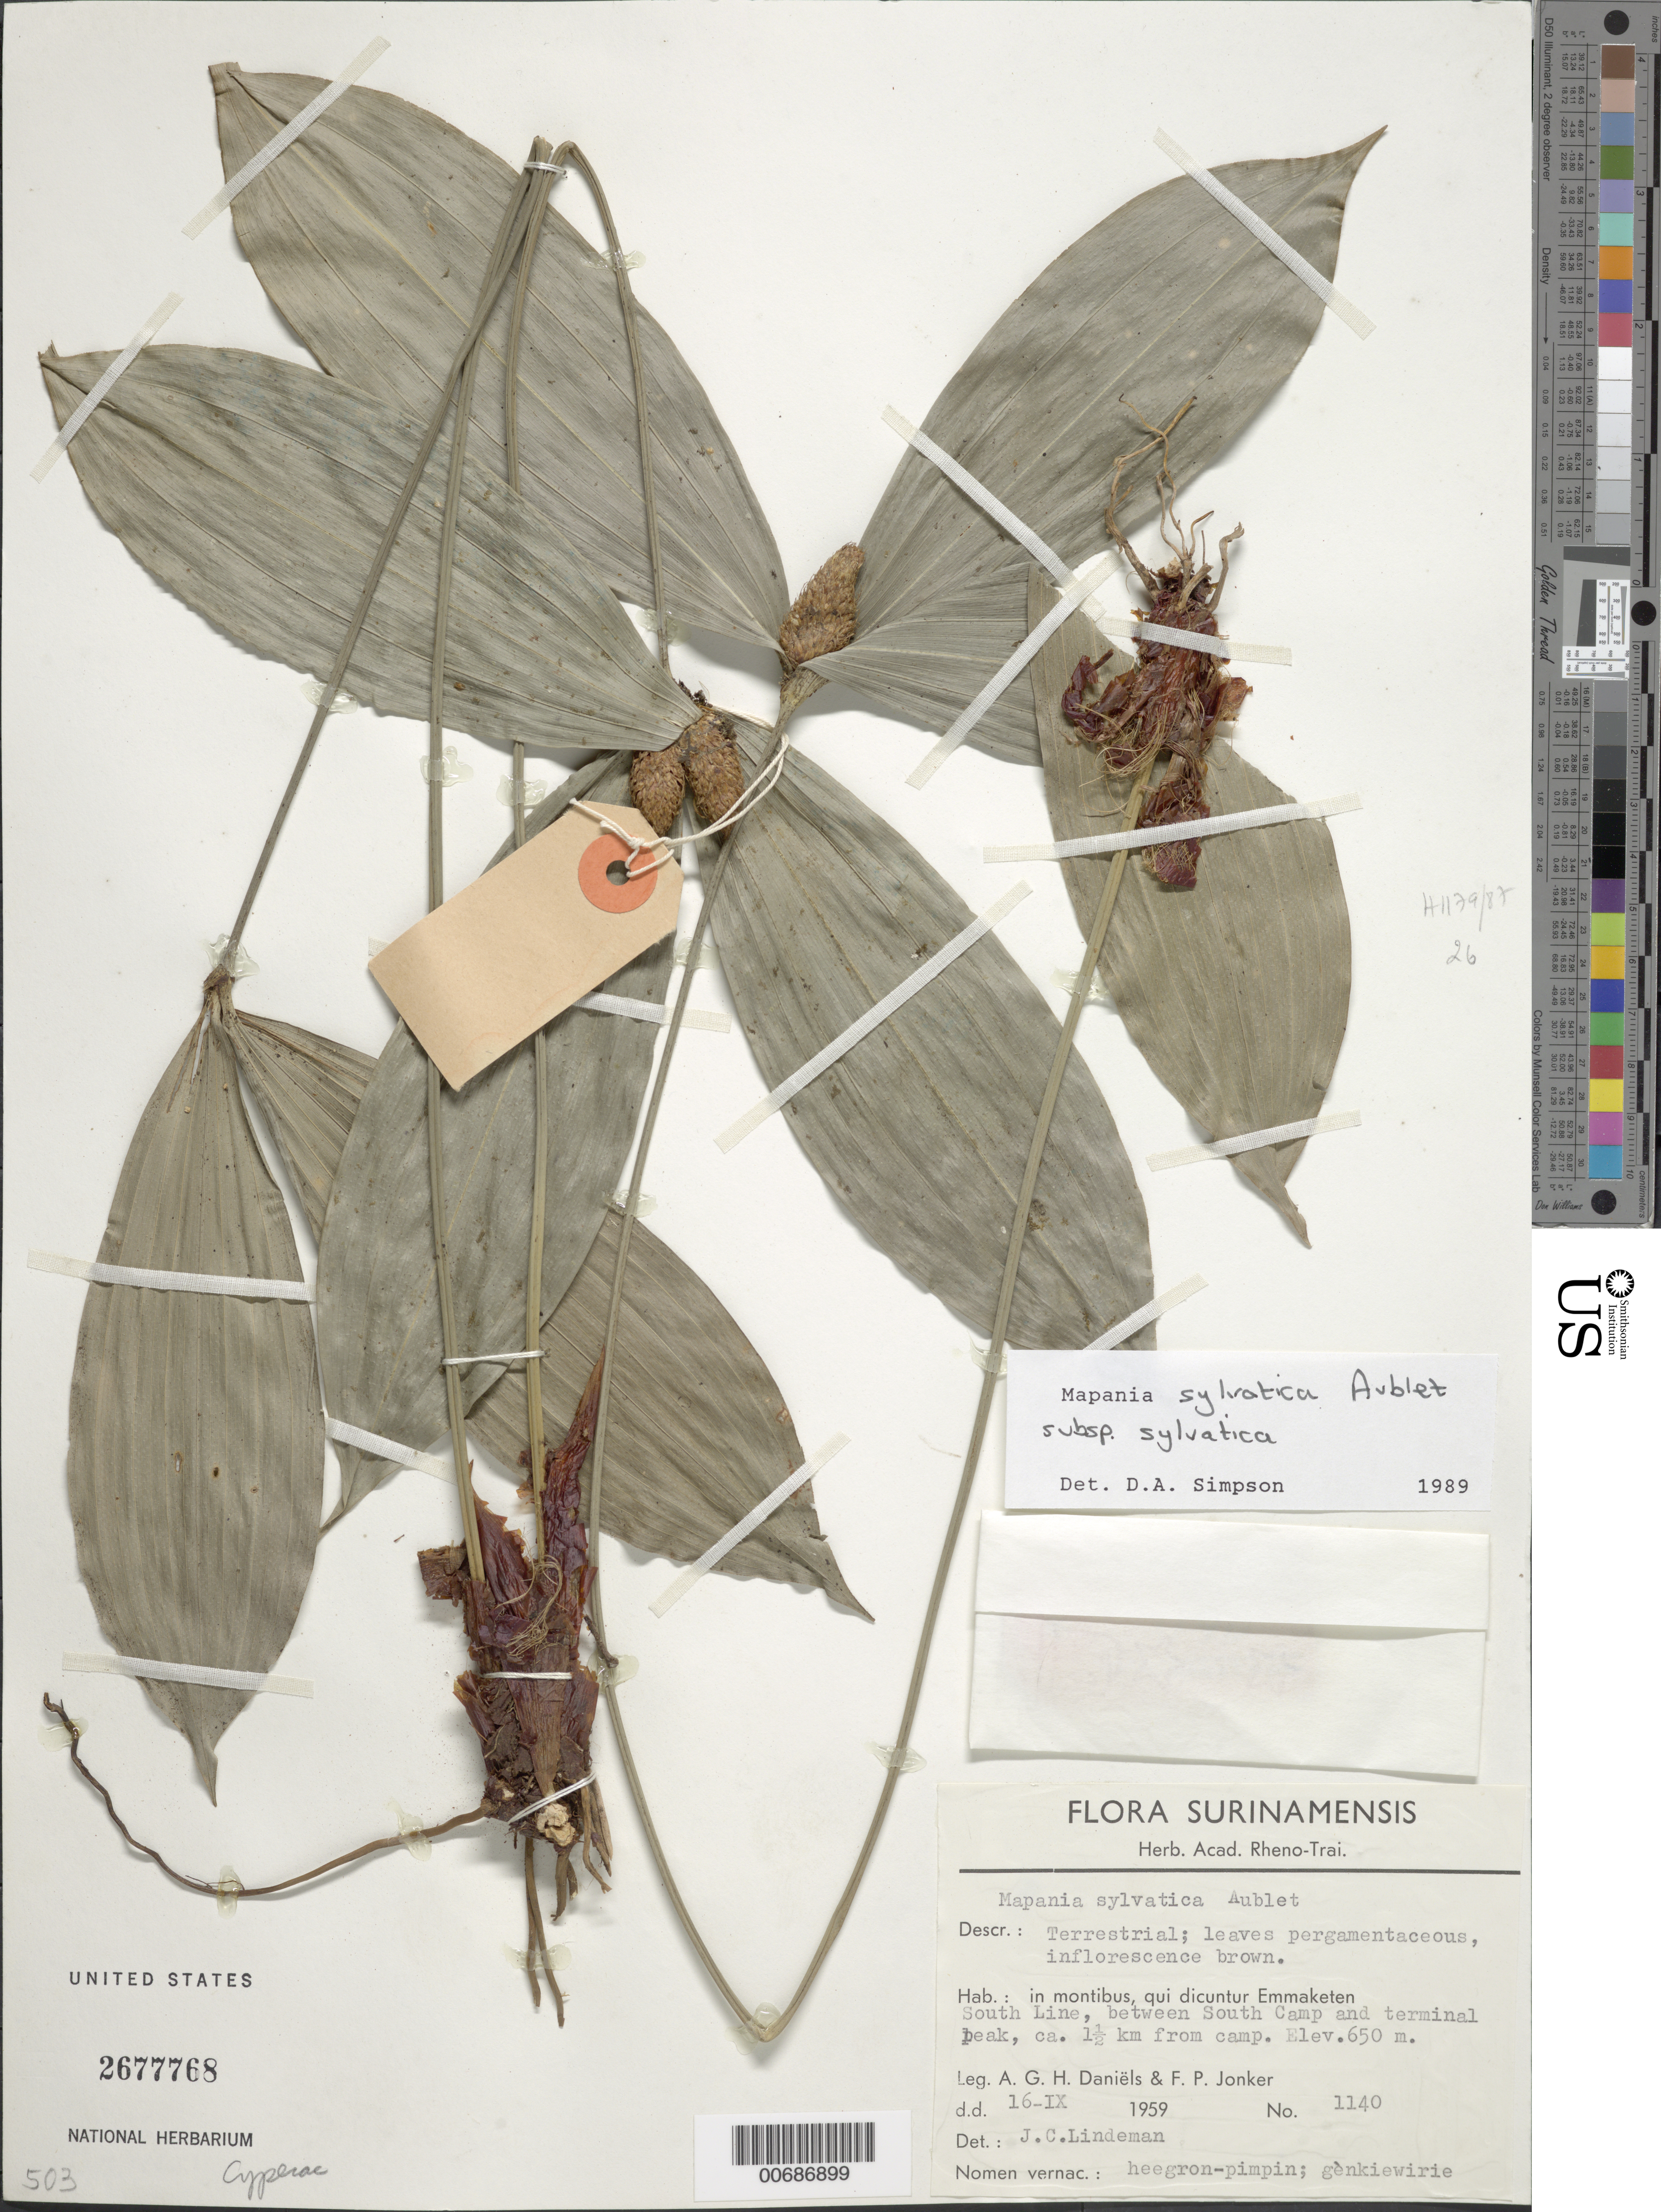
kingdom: Plantae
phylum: Tracheophyta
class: Liliopsida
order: Poales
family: Cyperaceae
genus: Mapania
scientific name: Mapania sylvatica subsp. sylvatica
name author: Aubl.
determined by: Simpson, D. A.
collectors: A. Daniëls & F. P. Jonker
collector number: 1140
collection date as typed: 16-Sep-59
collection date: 1959-09-16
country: Suriname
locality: Emmaketen, South Camp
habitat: Between south camp and terminal peak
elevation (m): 650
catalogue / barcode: US 2677768